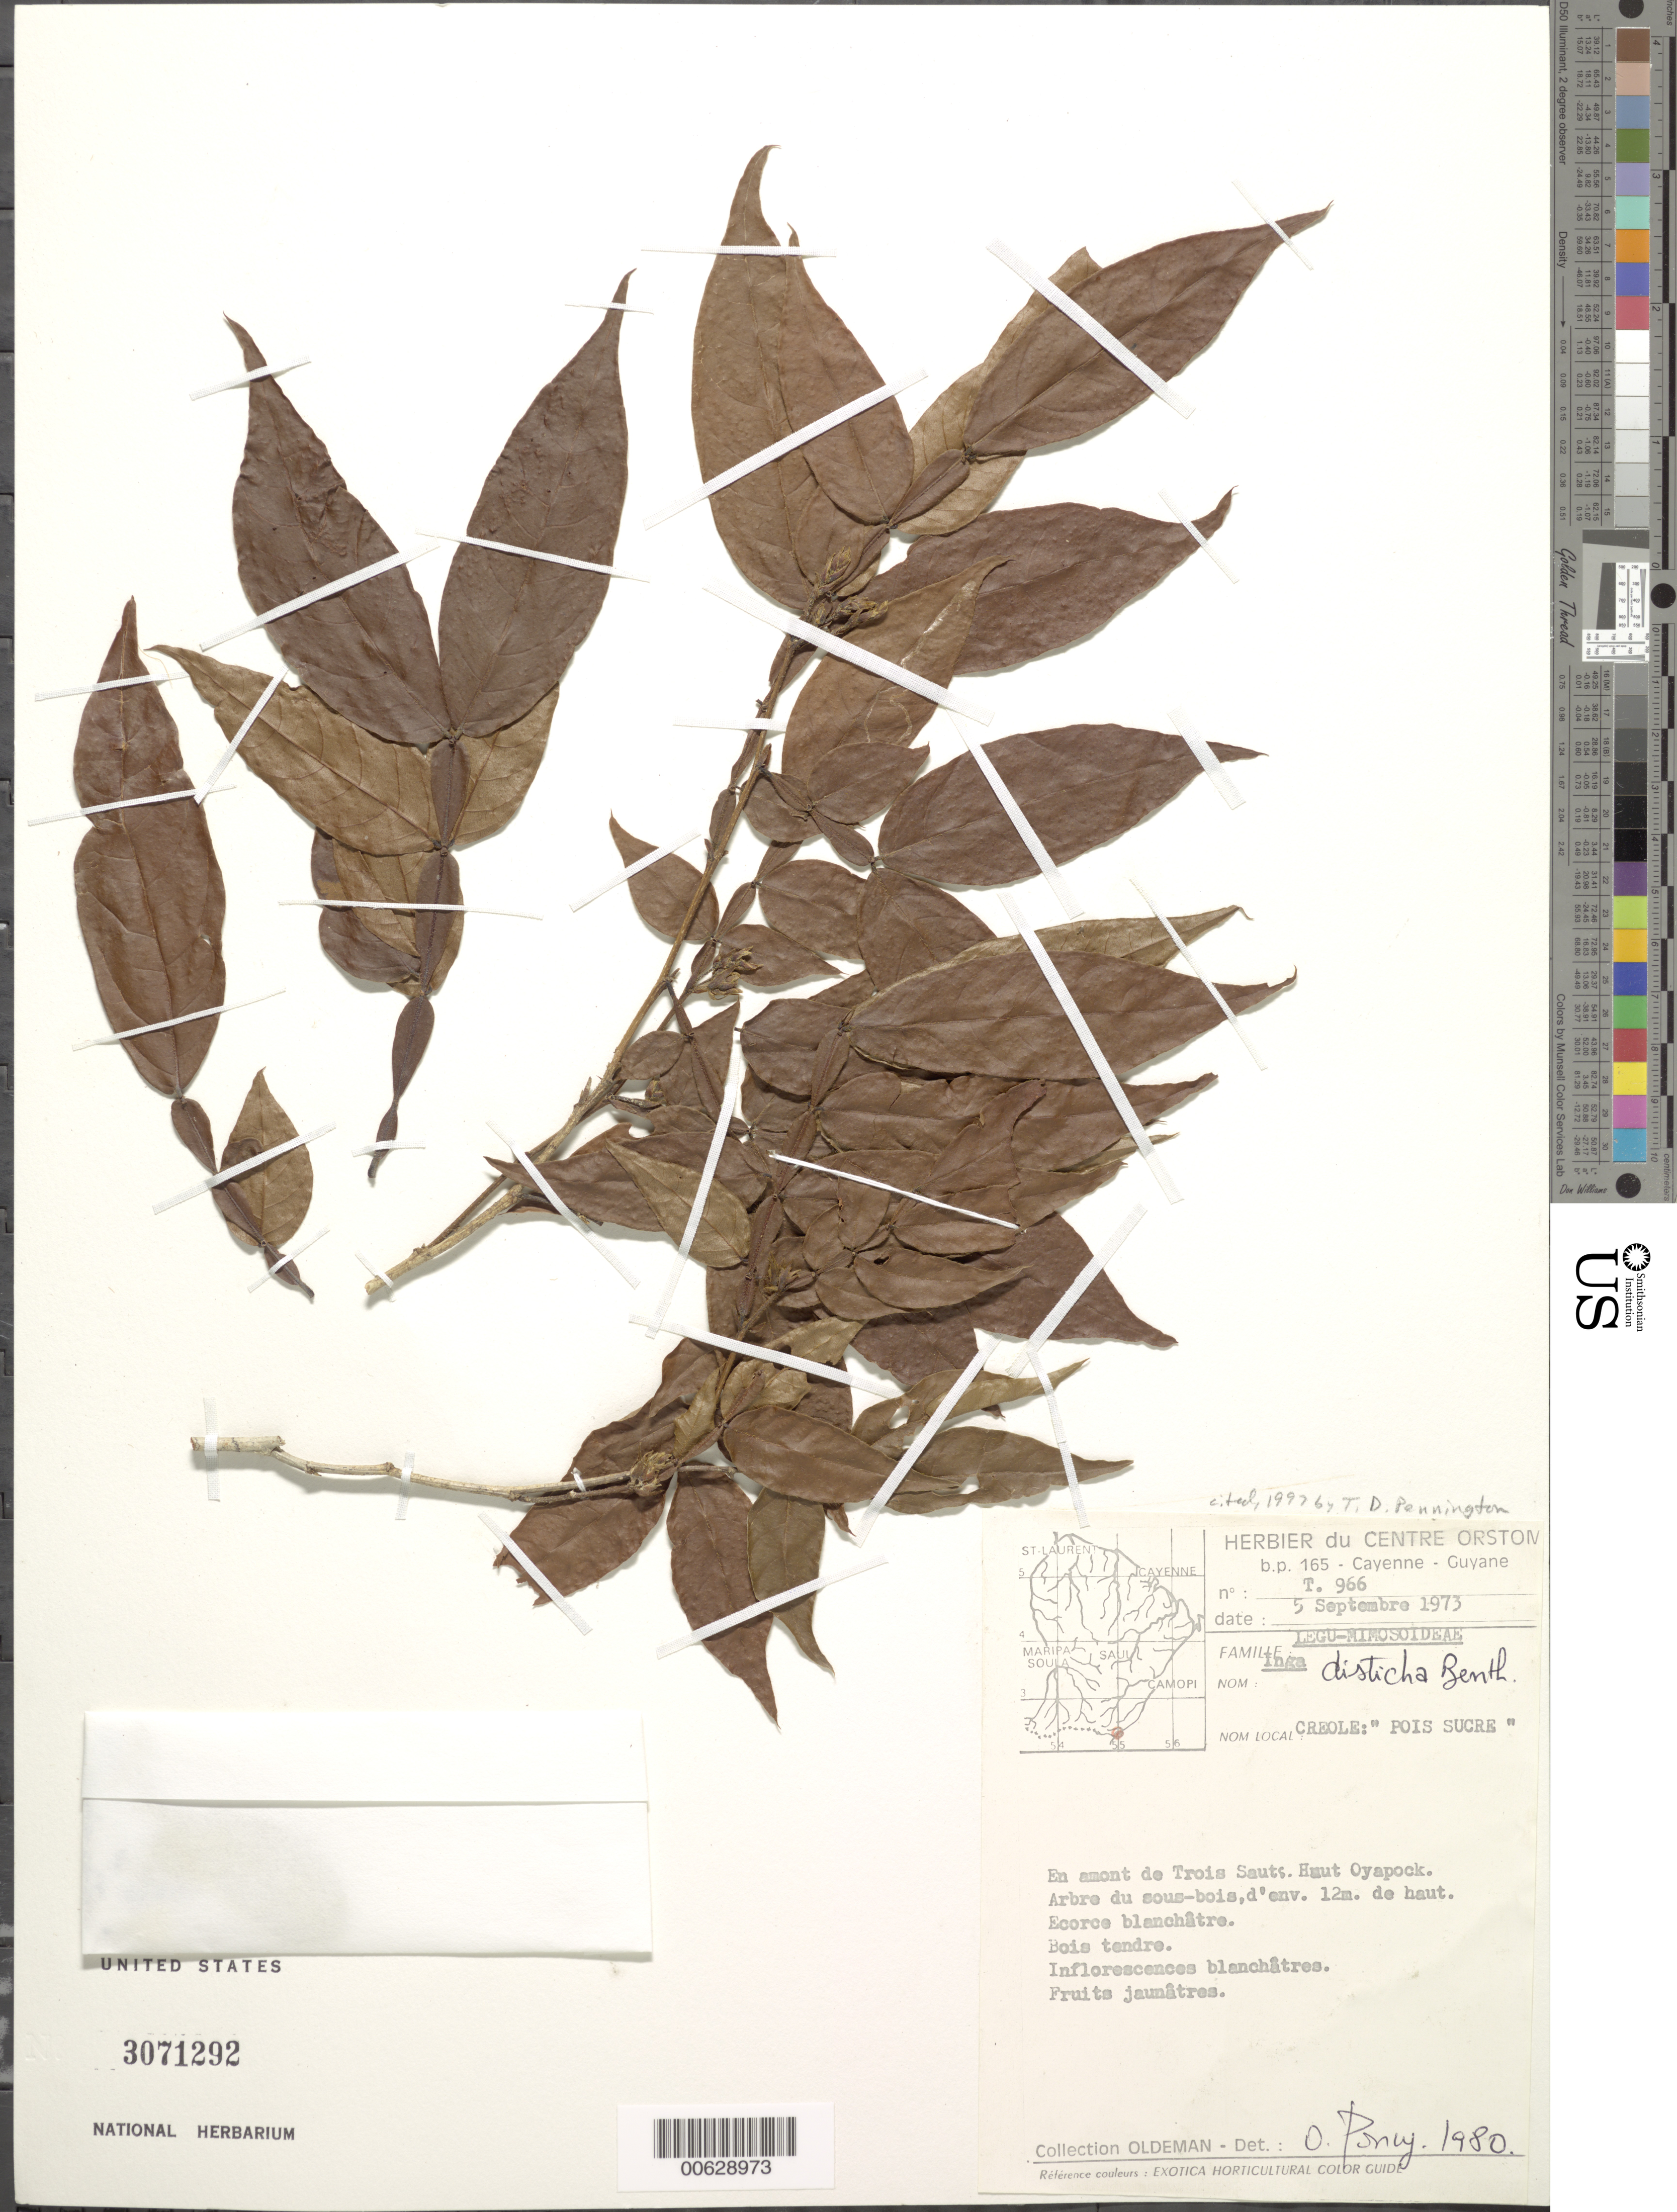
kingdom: Plantae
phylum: Tracheophyta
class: Magnoliopsida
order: Fabales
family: Fabaceae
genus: Inga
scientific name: Inga disticha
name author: Benth.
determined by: Poncy, O.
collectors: R. Oldeman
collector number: T 966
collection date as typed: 5-Sep-73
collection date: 1973-09-05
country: French Guiana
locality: Trois Sauts (Haut Oyapock)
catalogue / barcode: US 3071292